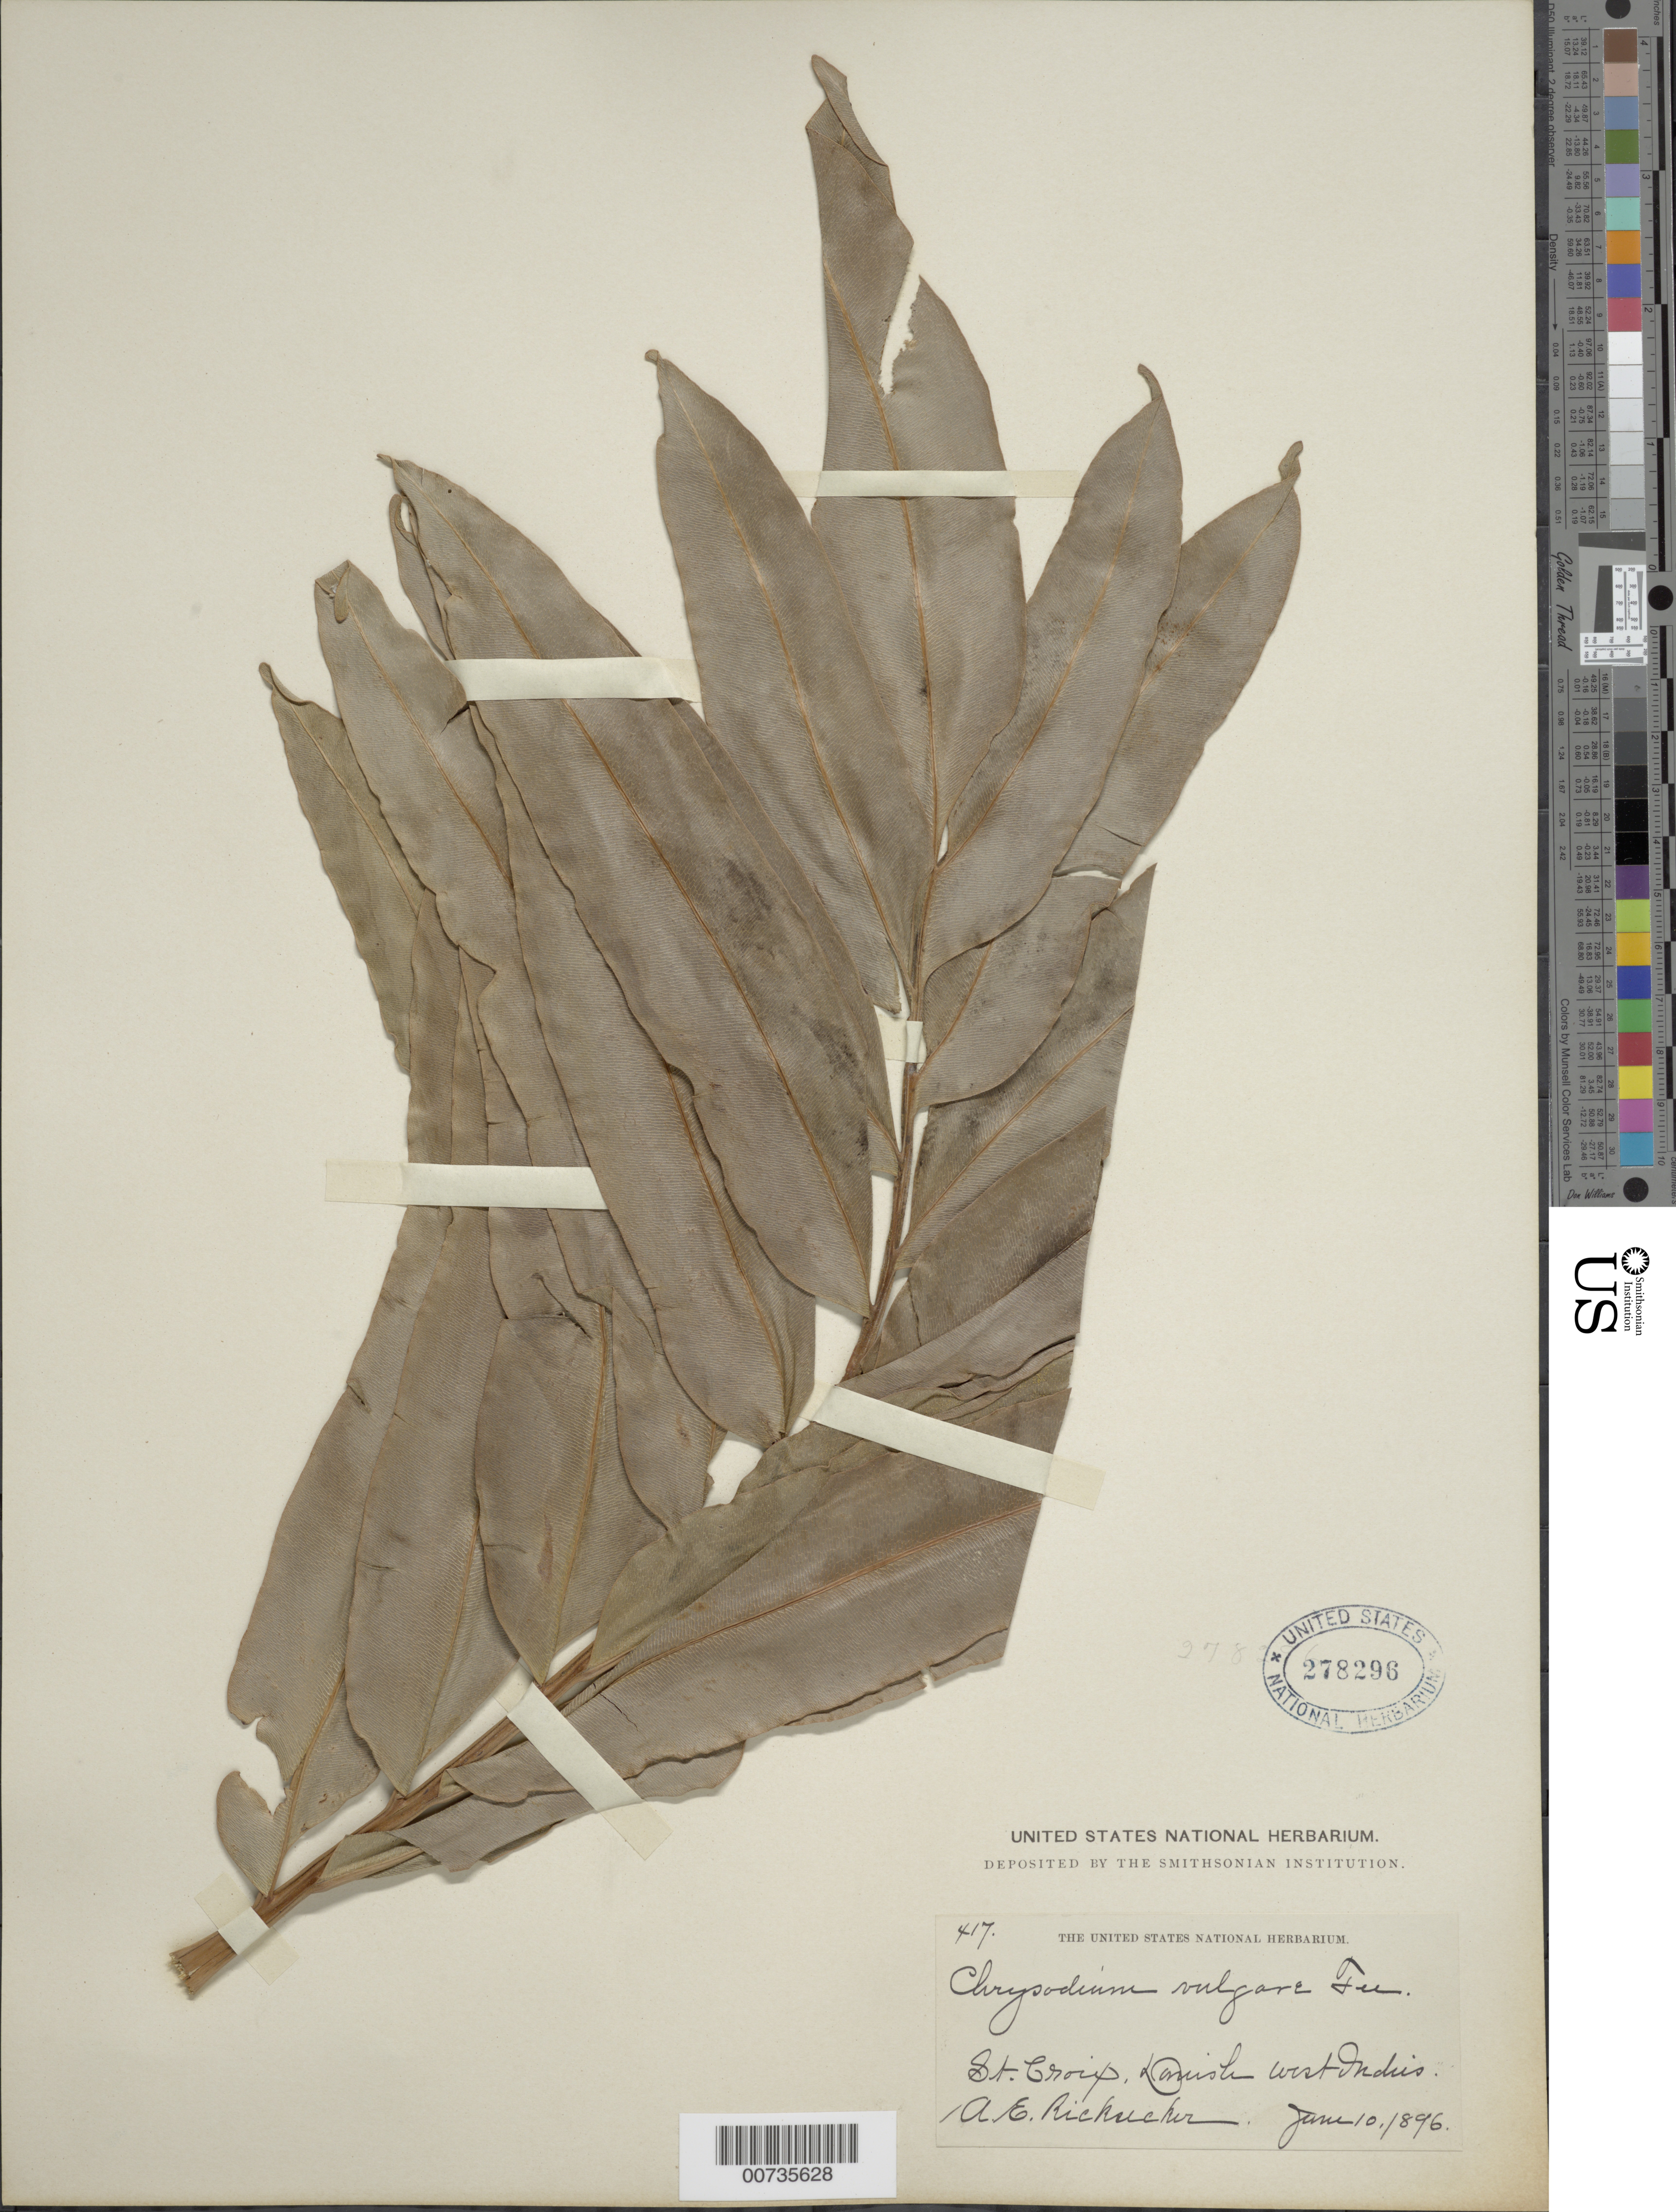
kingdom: Plantae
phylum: Tracheophyta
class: Polypodiopsida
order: Polypodiales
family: Pteridaceae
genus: Acrostichum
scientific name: Acrostichum danaeifolium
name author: Langsd. & Fisch.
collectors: A. E. Ricksecker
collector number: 417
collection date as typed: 10 Jun 1896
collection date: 1896-06-10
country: U.S. Virgin Islands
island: St. Croix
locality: St. Croix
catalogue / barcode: US 278296